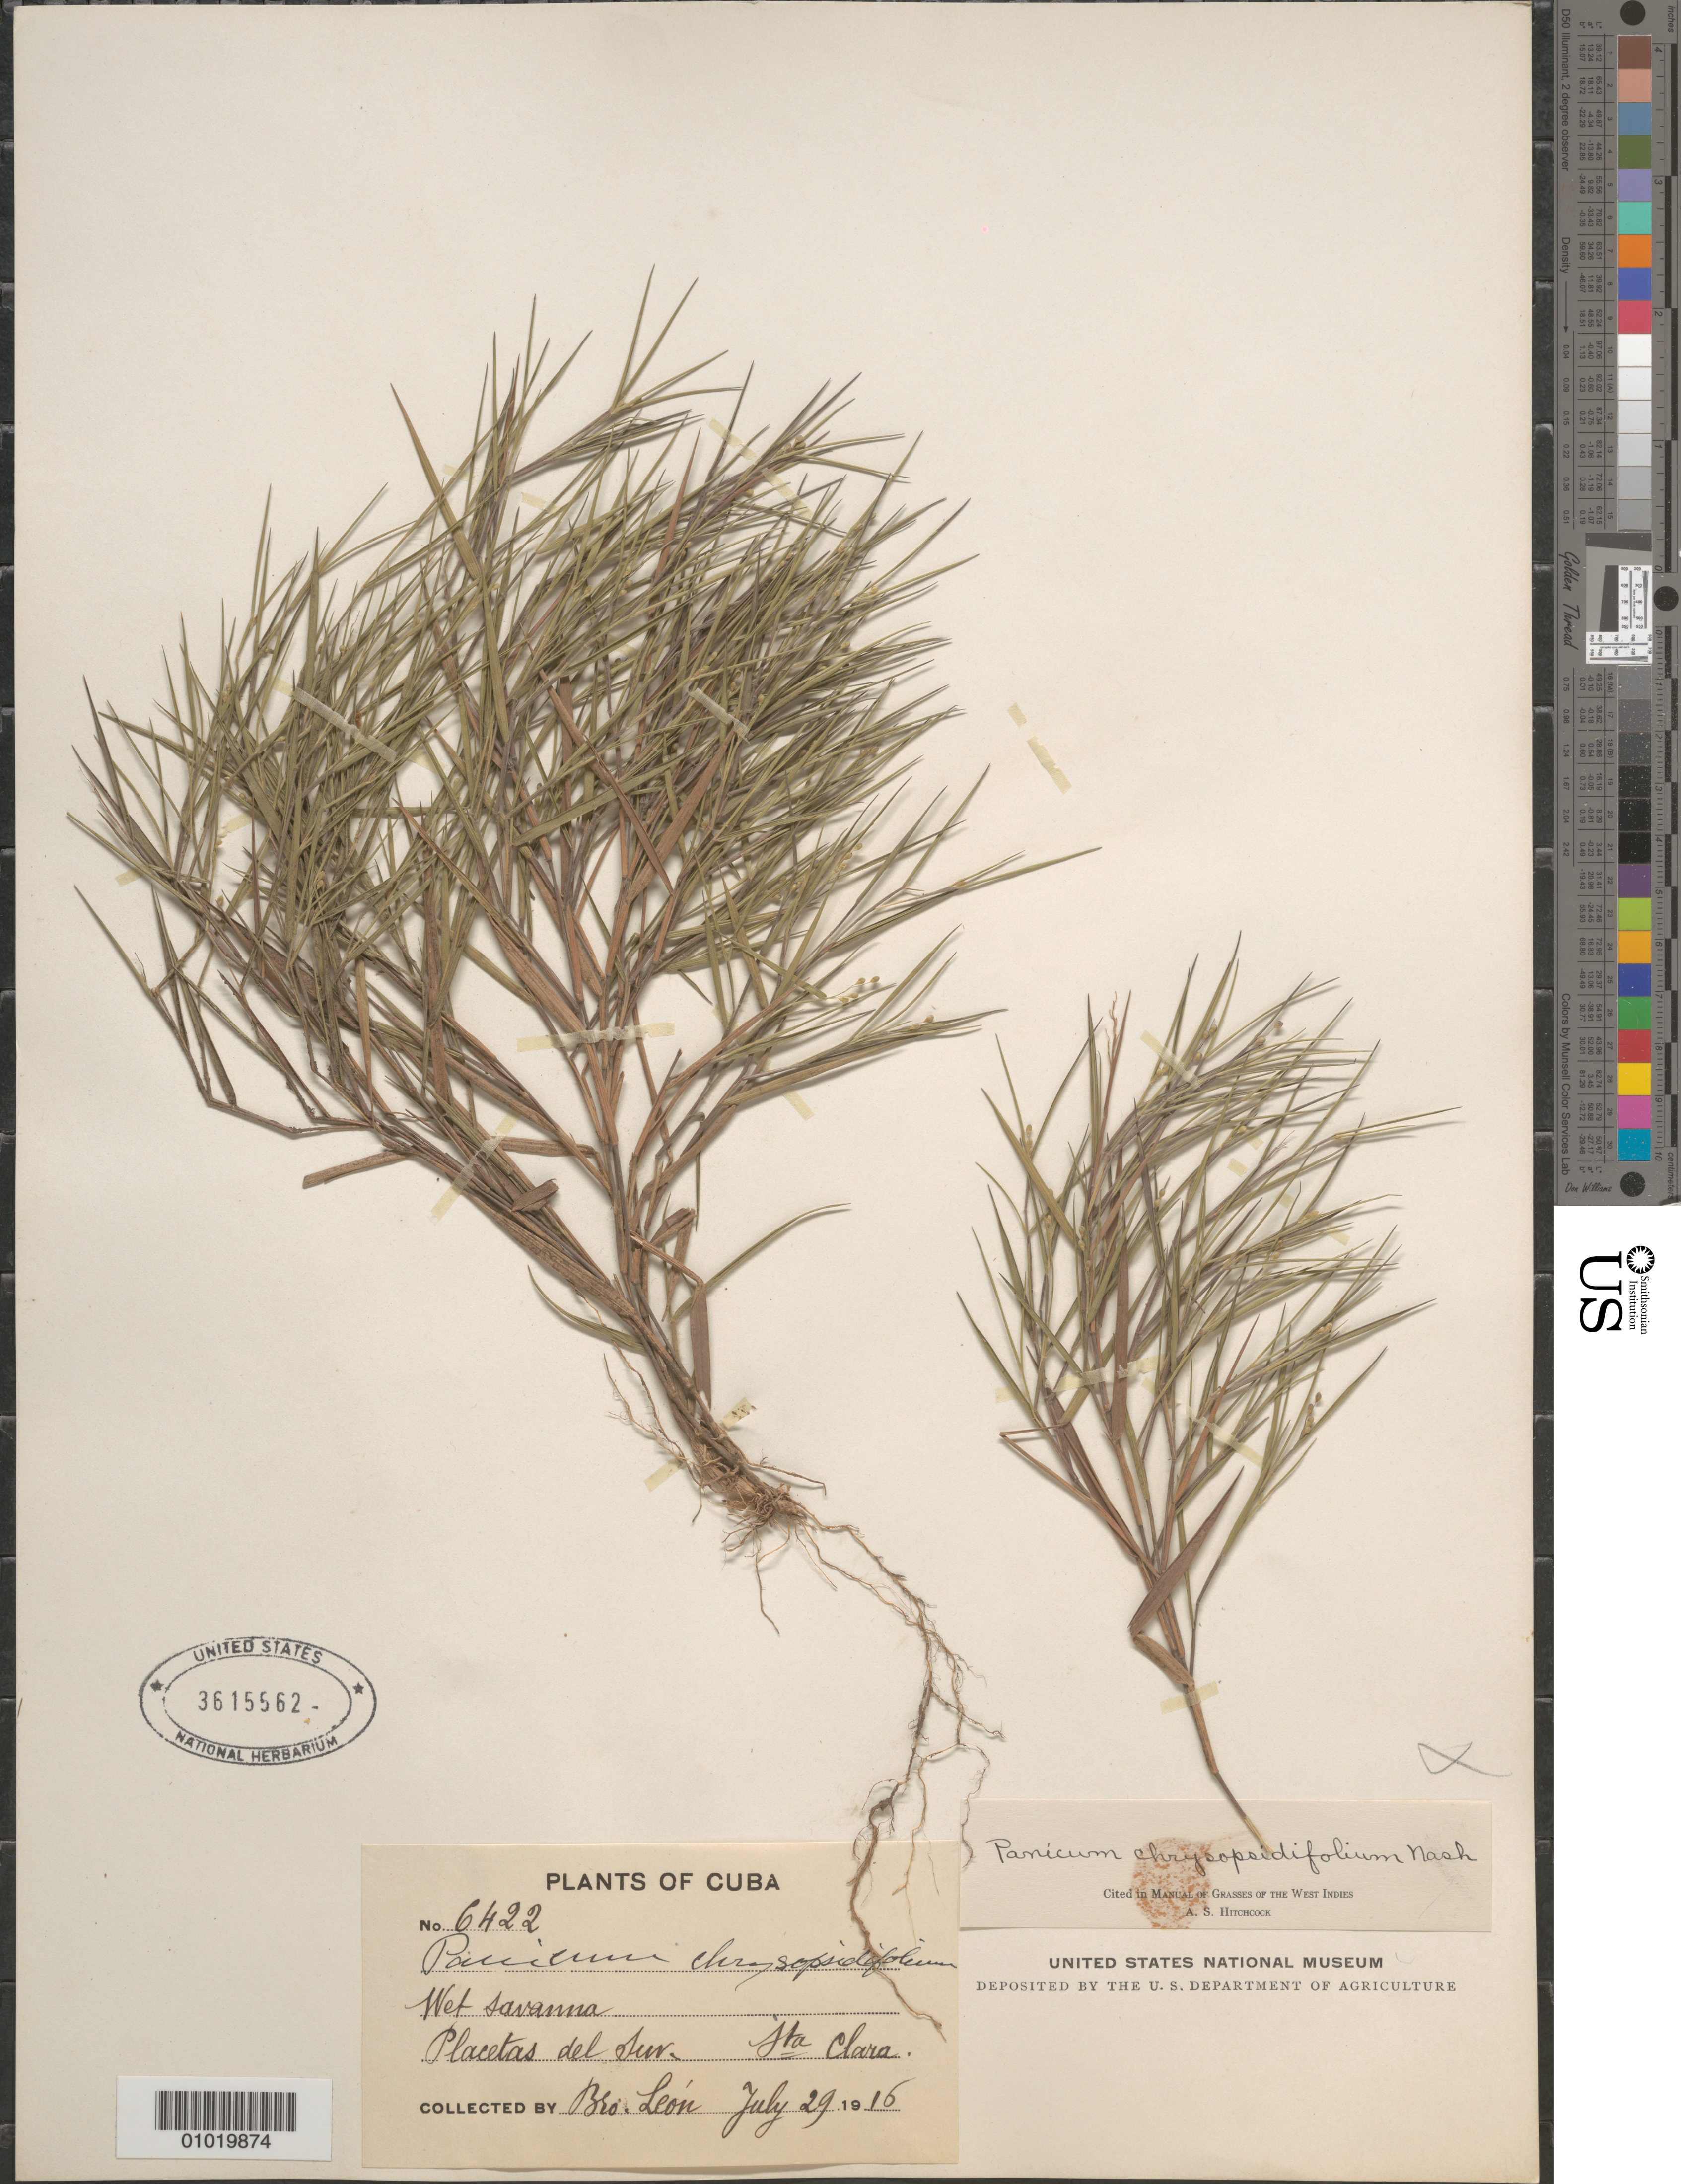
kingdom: Plantae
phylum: Tracheophyta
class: Liliopsida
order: Poales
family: Poaceae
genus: Panicum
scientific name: Panicum chrysopsidifolium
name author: Nash ex Small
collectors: Bro. León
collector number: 6422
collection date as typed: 29 Jul 1916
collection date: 1916-07-29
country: Cuba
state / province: Villa Clara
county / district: Santa Clara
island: Cuba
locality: Wet savanna Placetas del Sur Santa Clara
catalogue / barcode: US 3615562